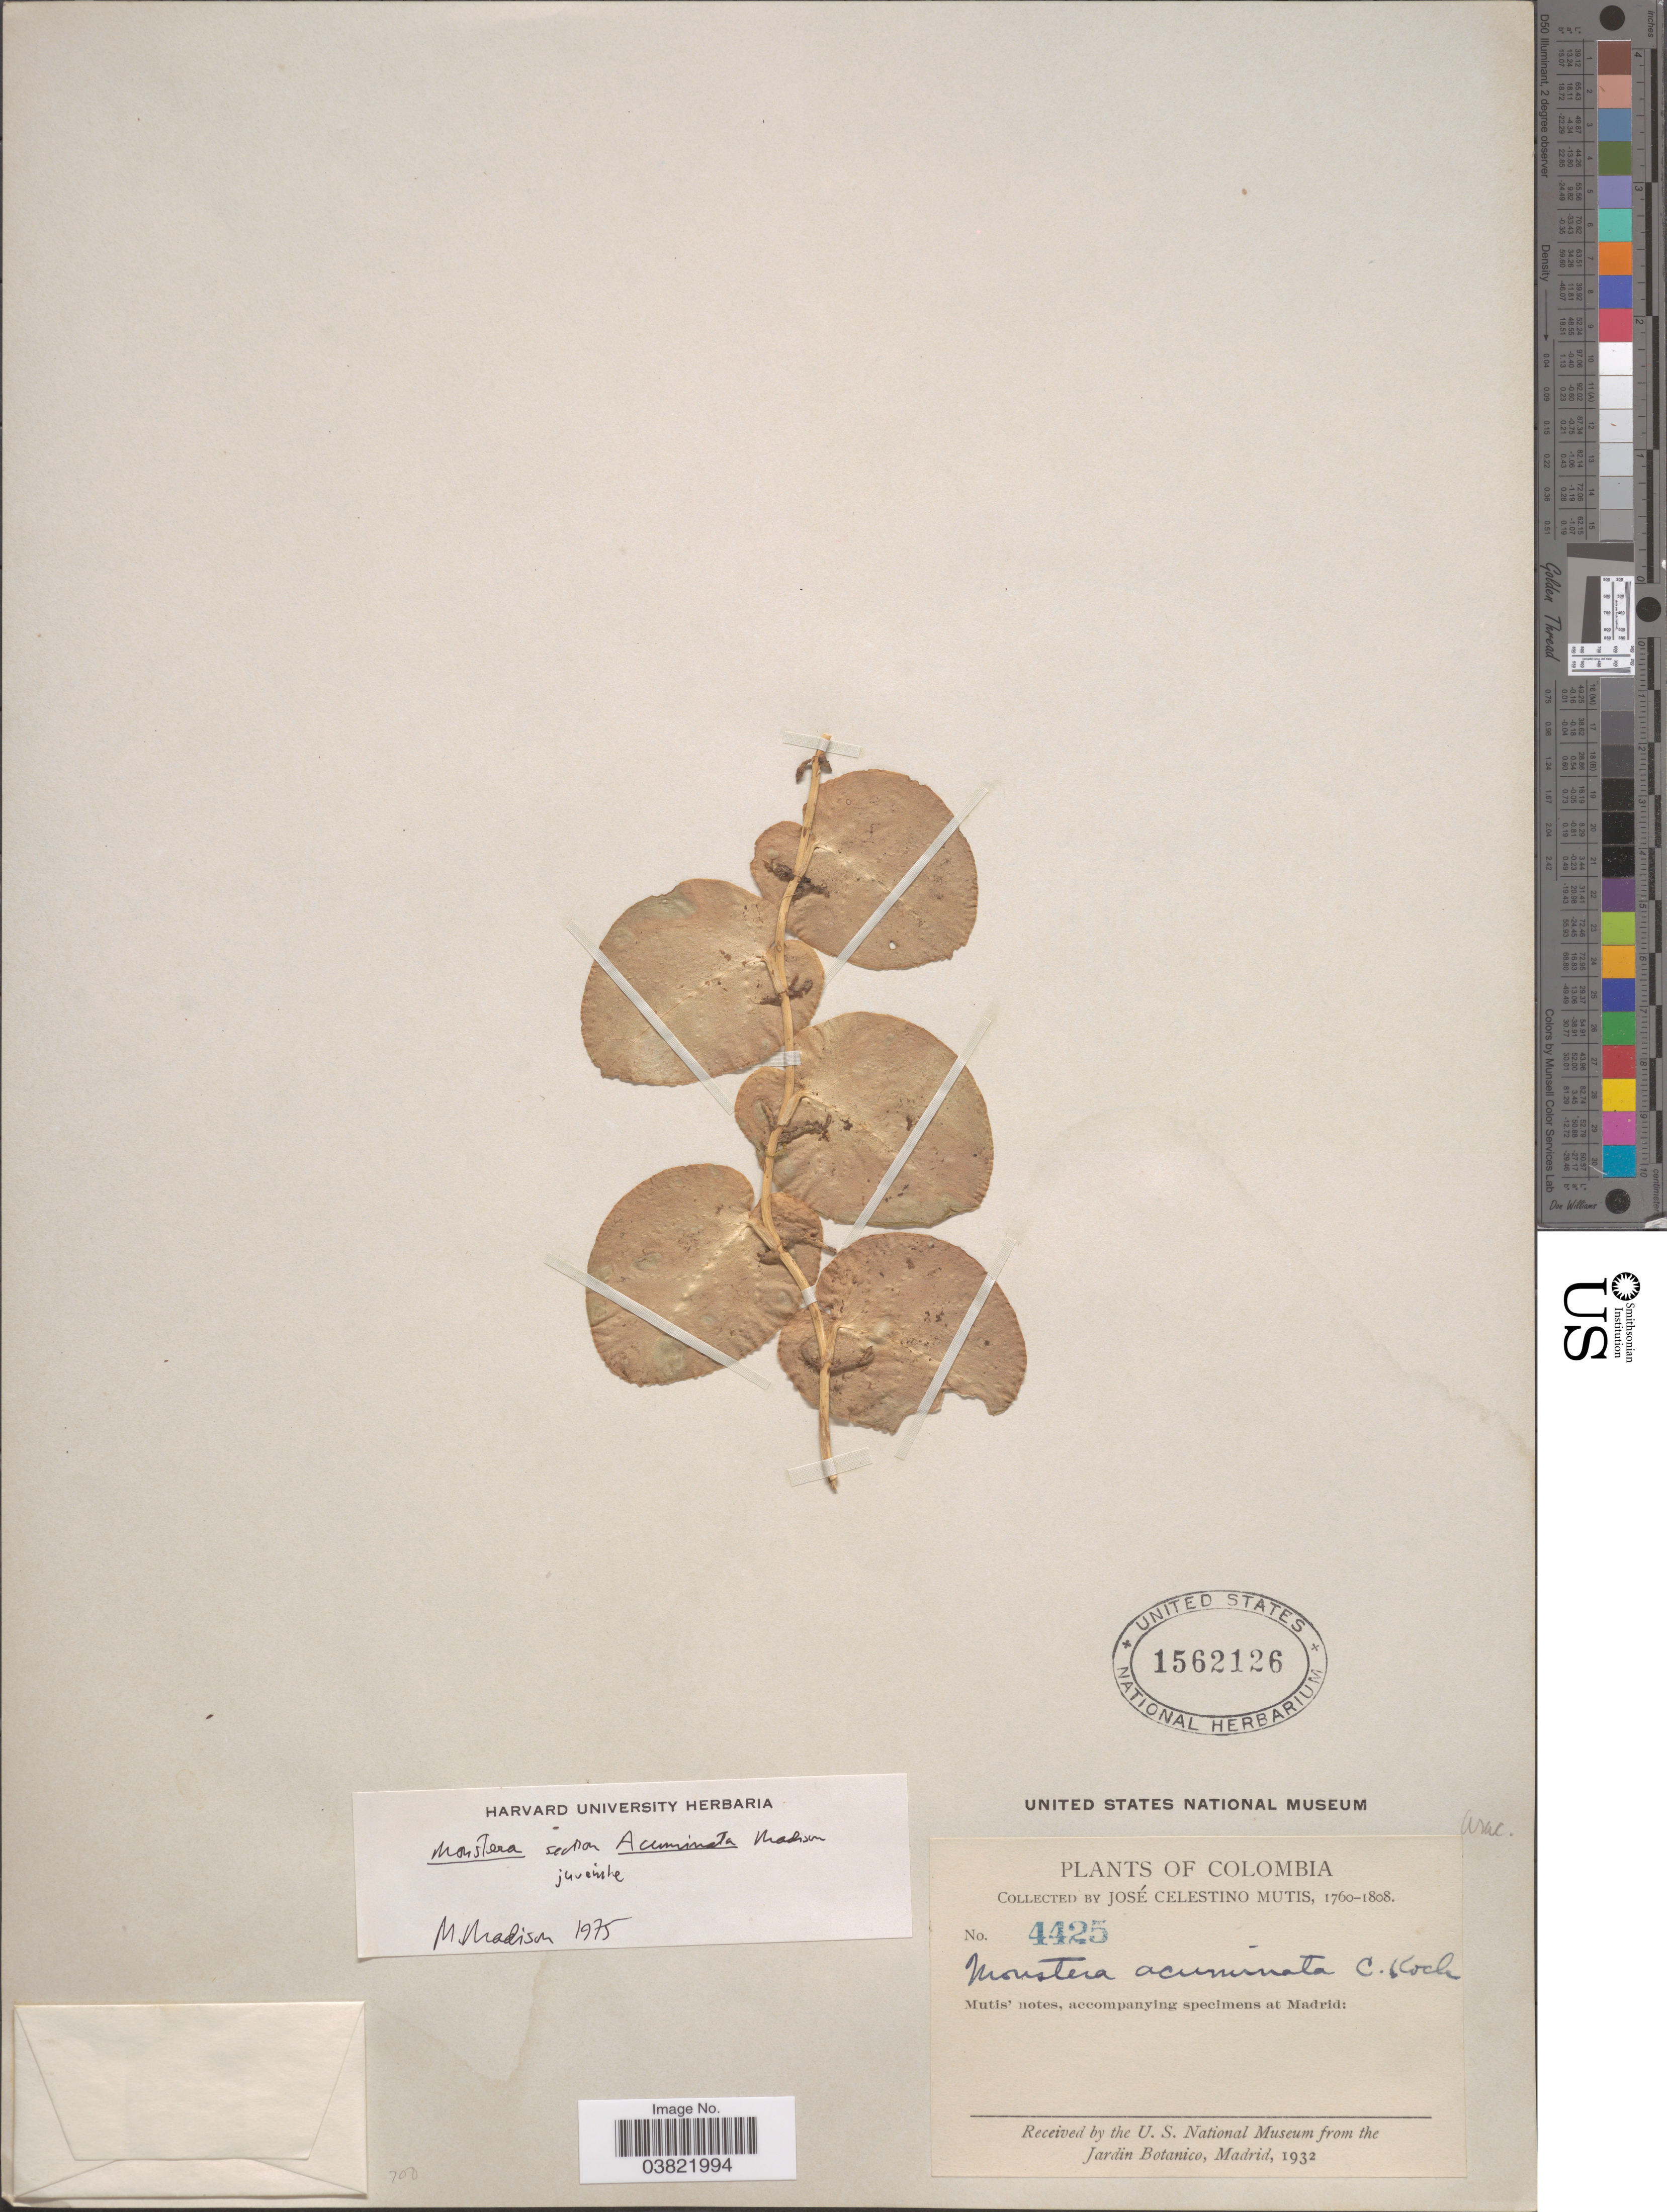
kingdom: Plantae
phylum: Tracheophyta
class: Liliopsida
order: Alismatales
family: Araceae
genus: Monstera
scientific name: Monstera sp.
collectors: J. C. B. Mutis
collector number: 4425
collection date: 1760/1858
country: Colombia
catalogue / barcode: US 1562126